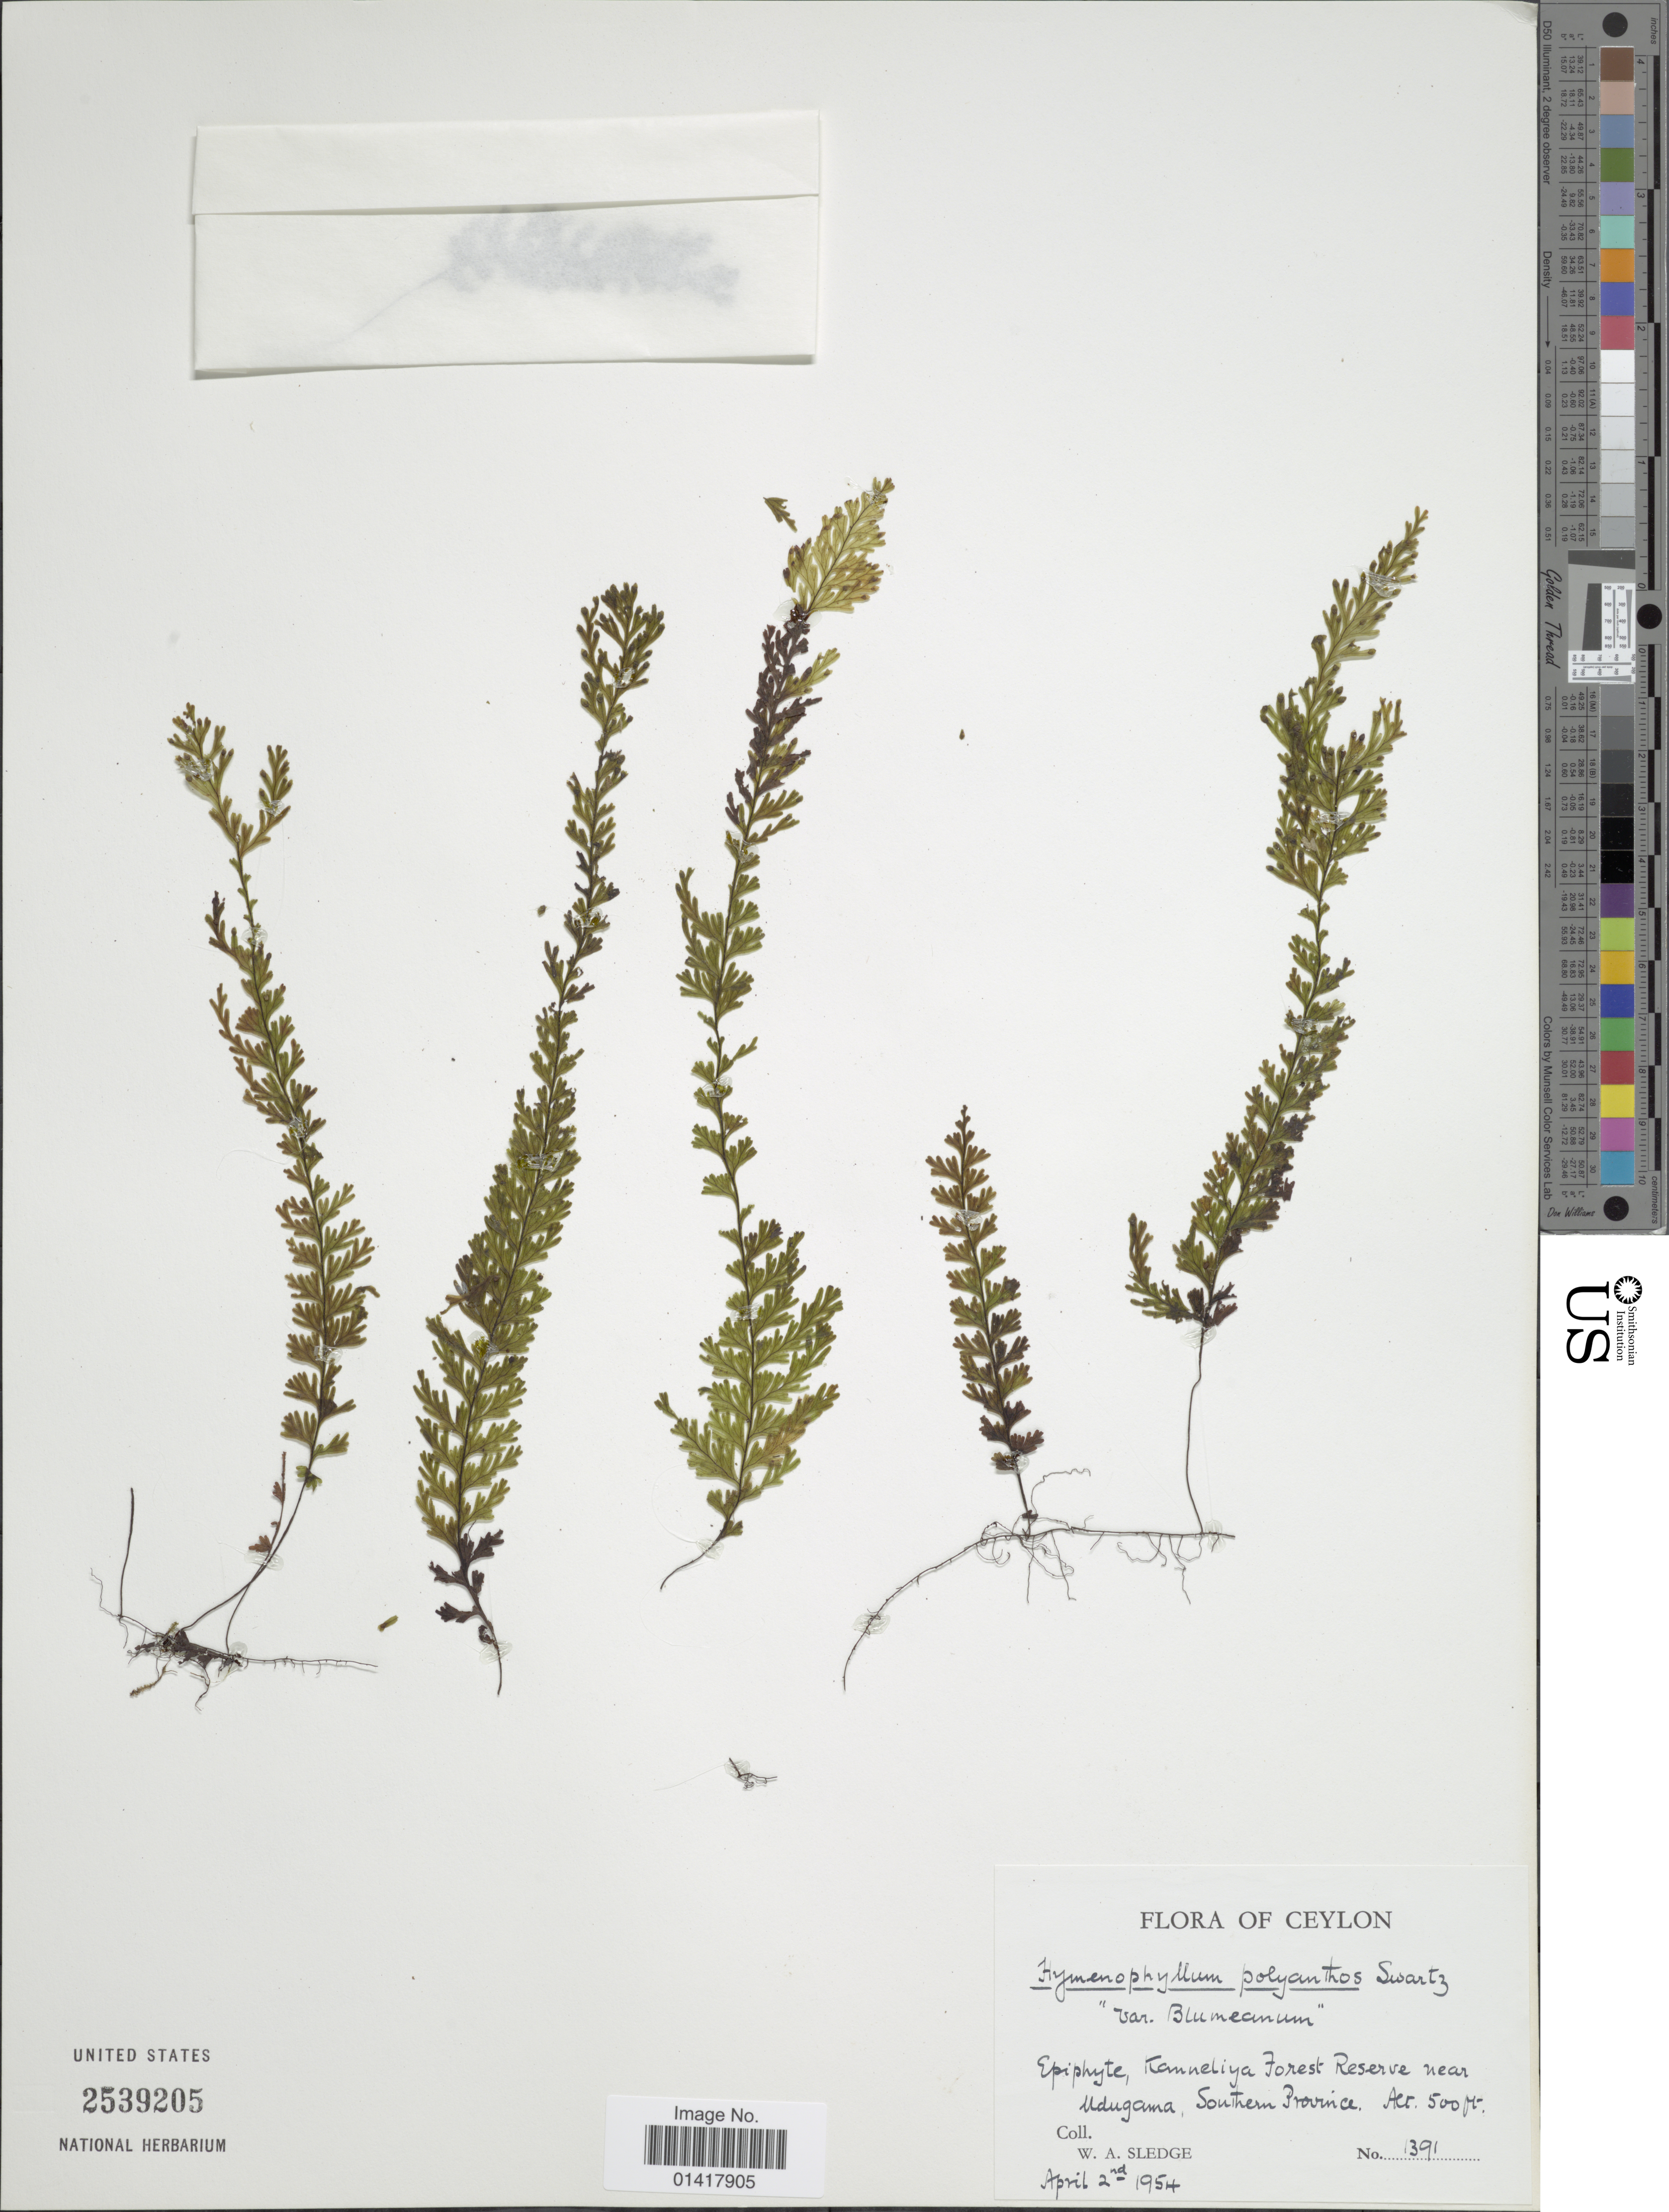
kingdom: Plantae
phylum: Tracheophyta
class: Polypodiopsida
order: Hymenophyllales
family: Hymenophyllaceae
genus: Hymenophyllum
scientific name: Hymenophyllum polyanthos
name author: (Sw.) Sw.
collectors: W. A. Sledge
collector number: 1391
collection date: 1954-04-02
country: Sri Lanka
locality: Ceylon. Epiphyte. Kamneliya Forest Reserve near Udugama, Southern Province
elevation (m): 152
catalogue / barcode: US 2539205